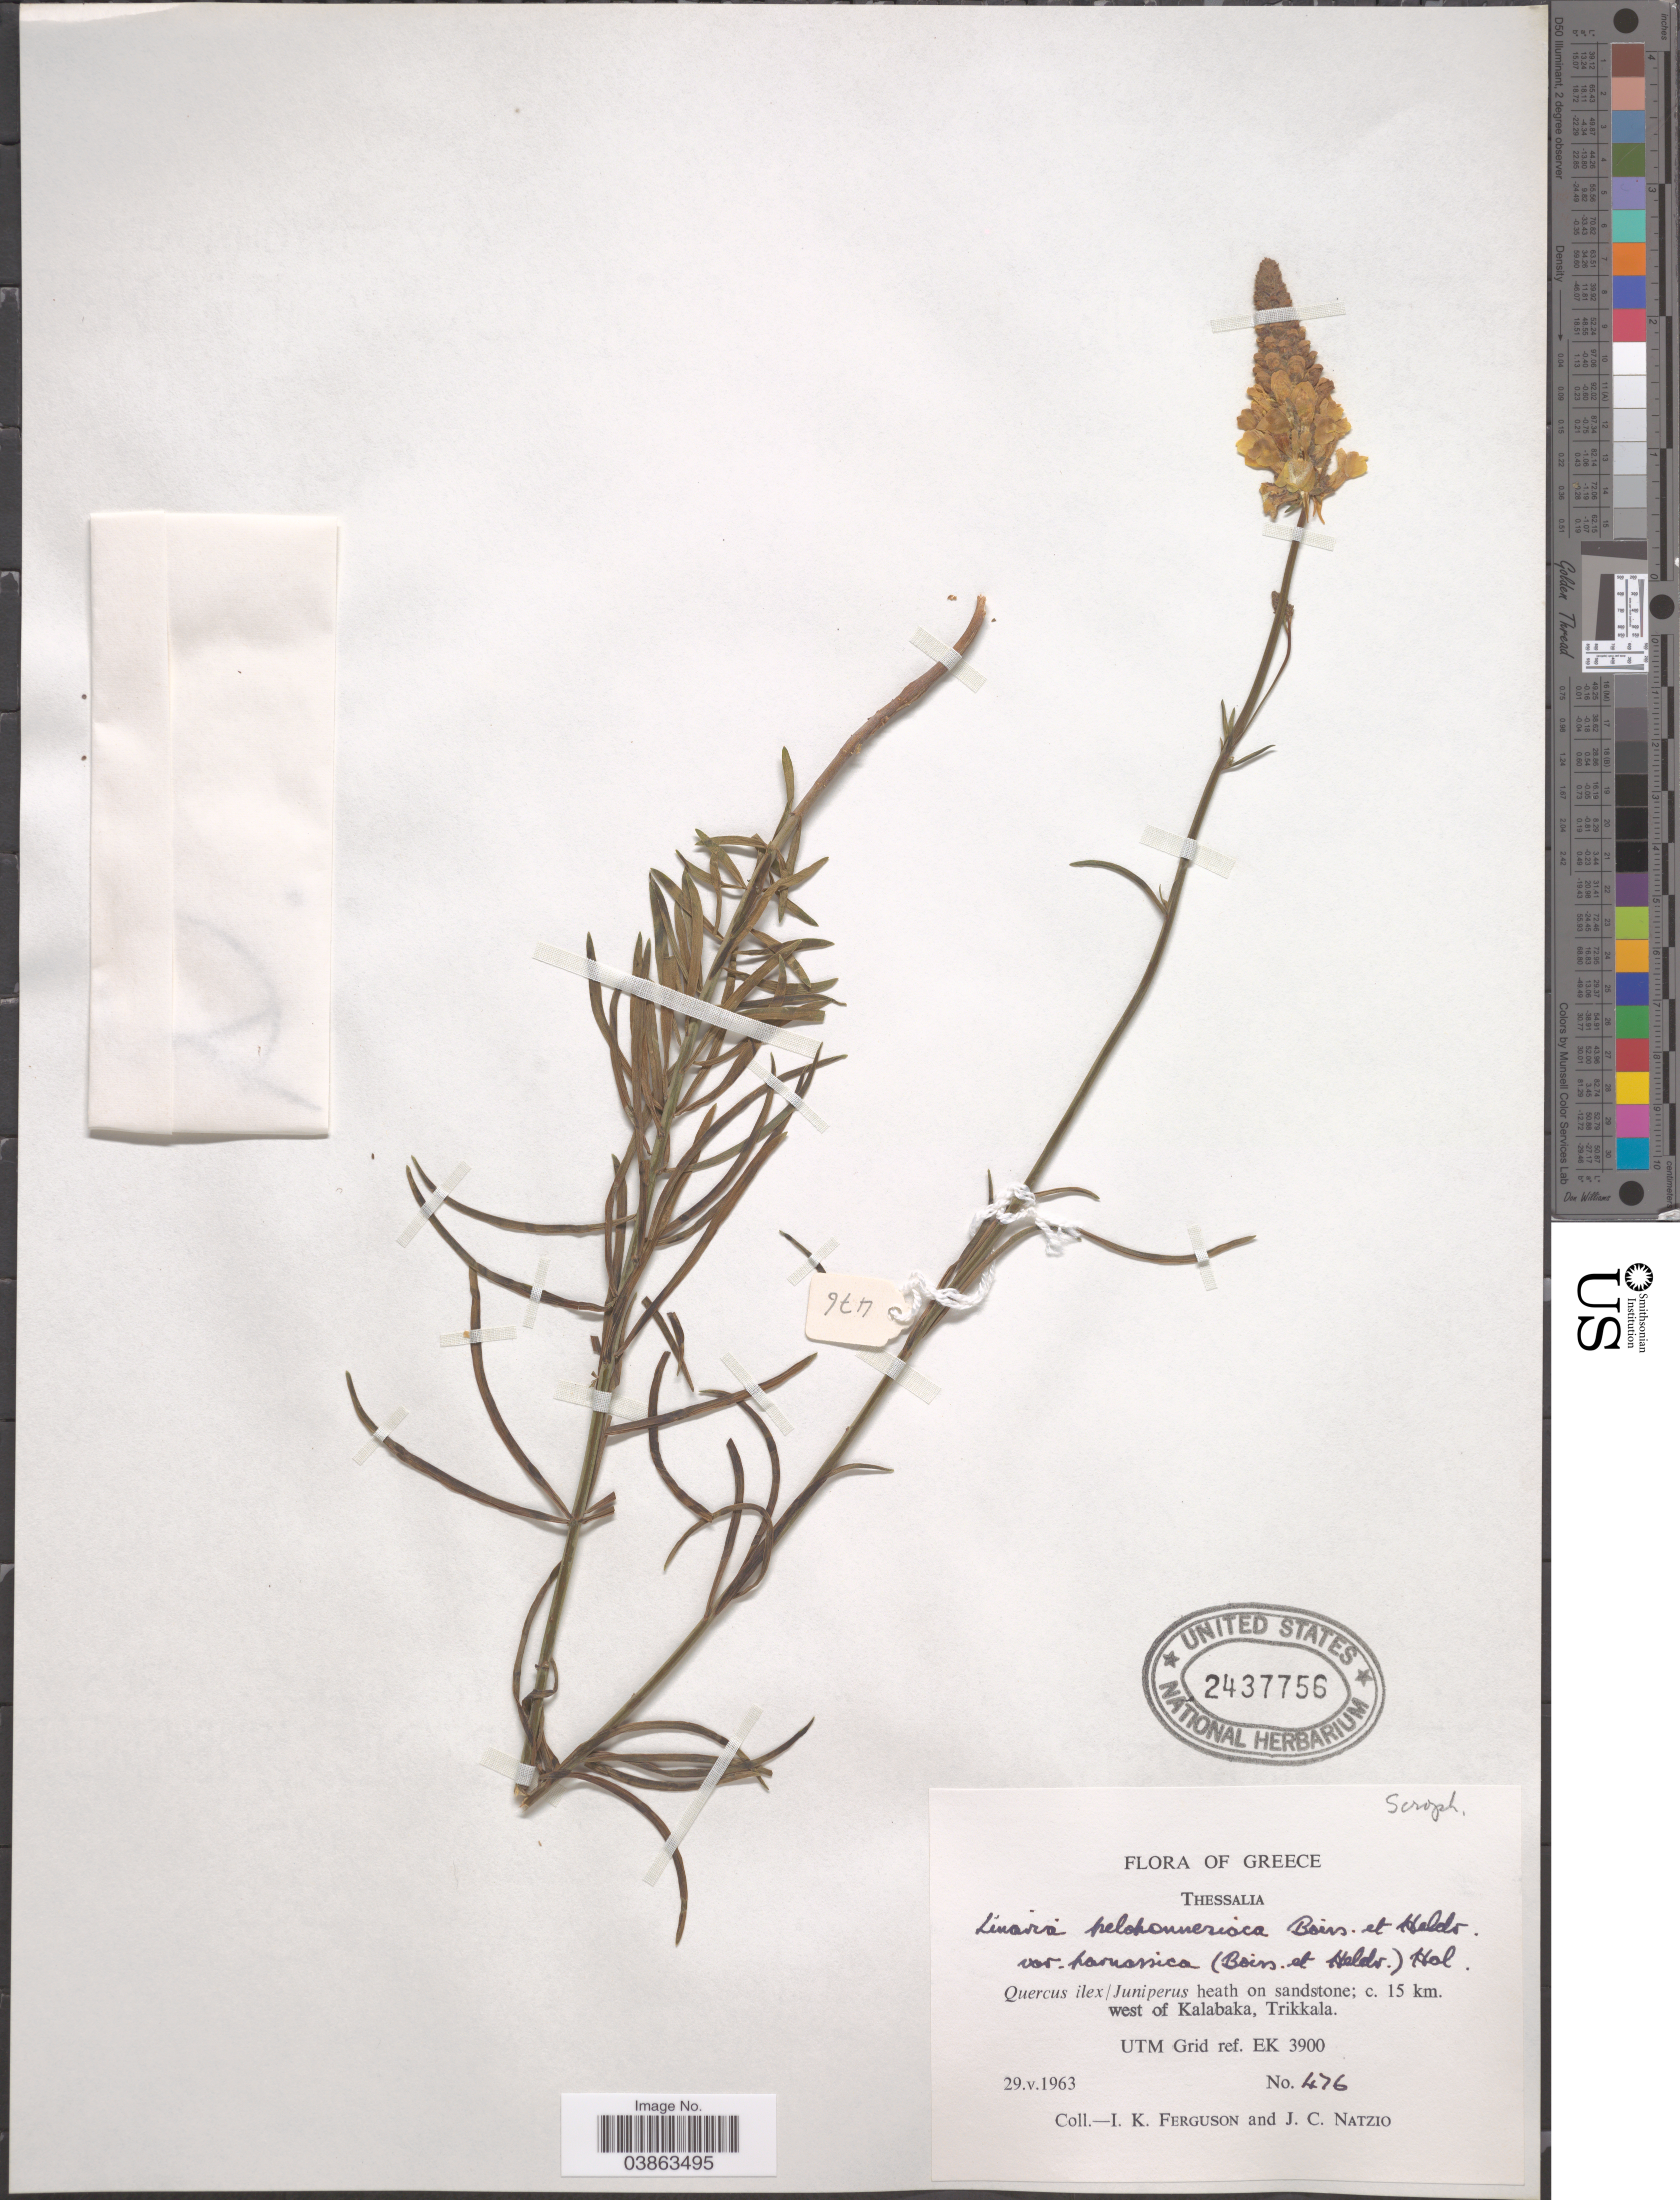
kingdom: Plantae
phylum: Tracheophyta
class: Magnoliopsida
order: Lamiales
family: Plantaginaceae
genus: Linaria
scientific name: Linaria pelliceriana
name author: St.-Lag.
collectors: I. K. Ferguson & J. Natzio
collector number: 476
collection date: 1963-05-29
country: Greece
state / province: Thessaly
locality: Thessalia. c. 15 km. west of Kalabaka, Trikkala. UTM Grid ref. EK 3900.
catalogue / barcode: US 2437756